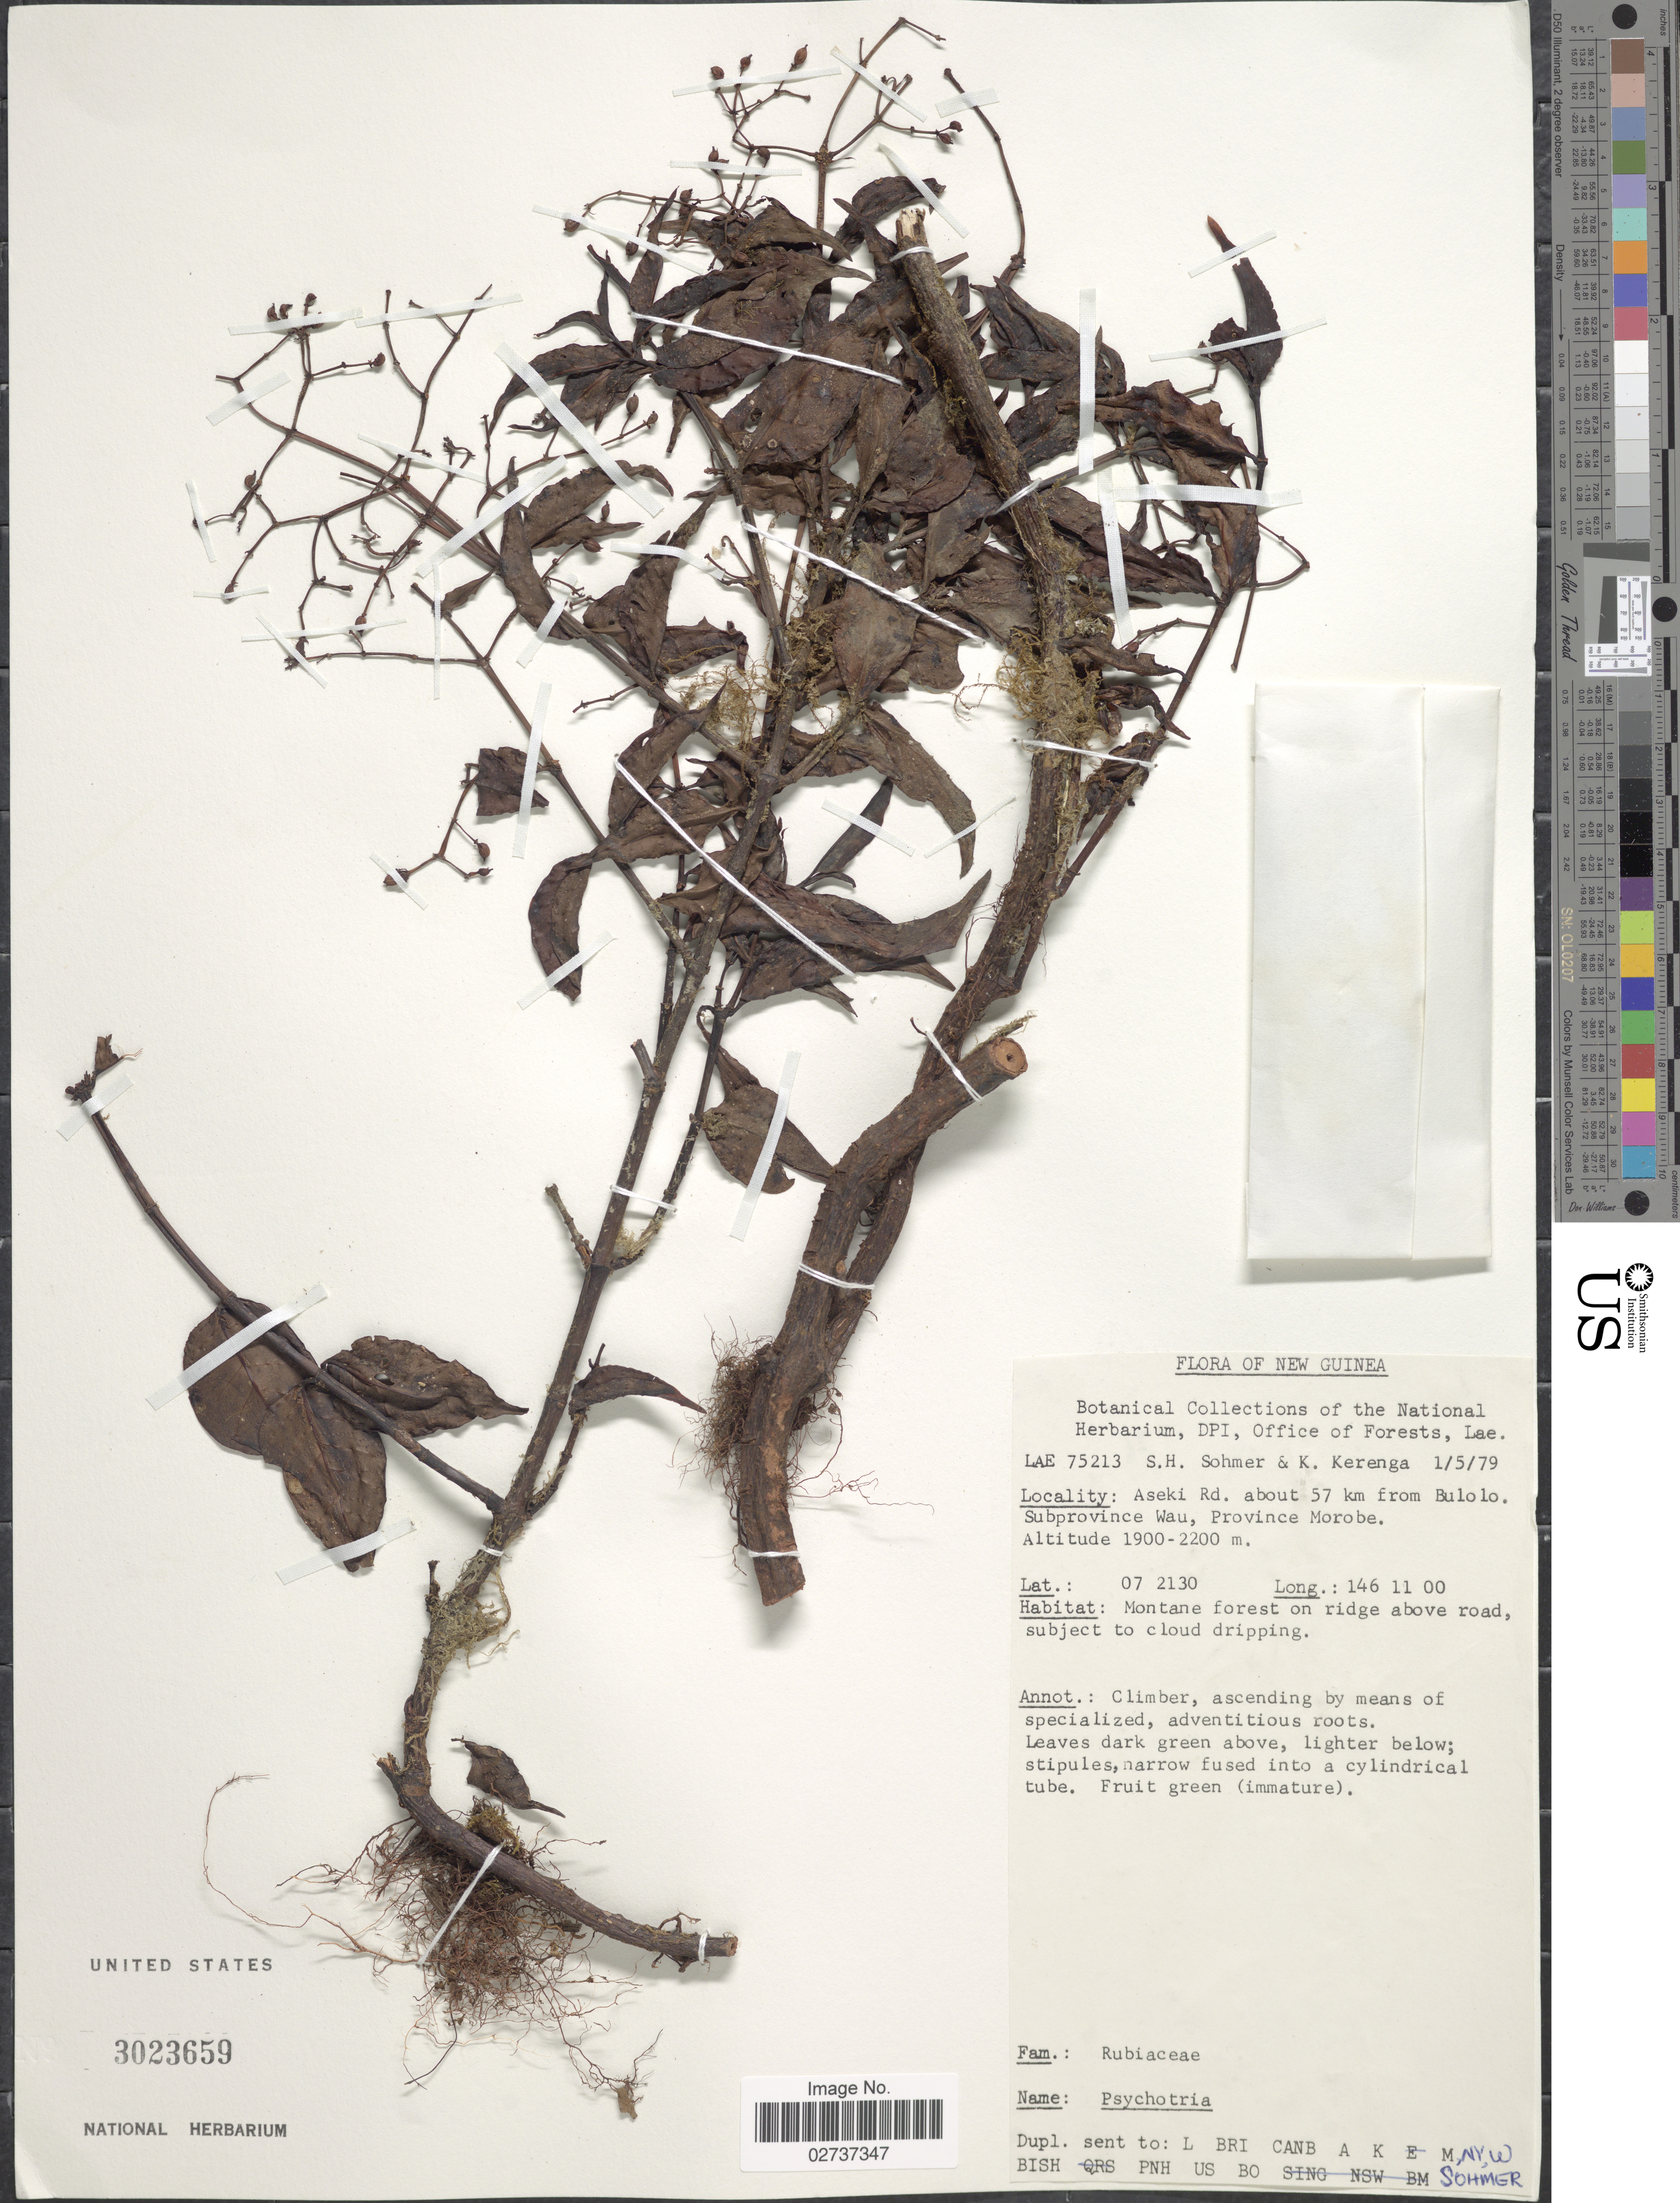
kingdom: Plantae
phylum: Tracheophyta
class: Magnoliopsida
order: Gentianales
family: Rubiaceae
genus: Psychotria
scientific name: Psychotria sp.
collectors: S. H. Sohmer & K. Kerenga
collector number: LAE 75213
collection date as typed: Transcribed d/m/y: 1/5/79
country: Papua New Guinea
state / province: Morobe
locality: New Guinea. Aseki Rd. about 57 km from Bulolo. Subprovince Wau, Province Morobe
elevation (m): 1900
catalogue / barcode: US 3023659